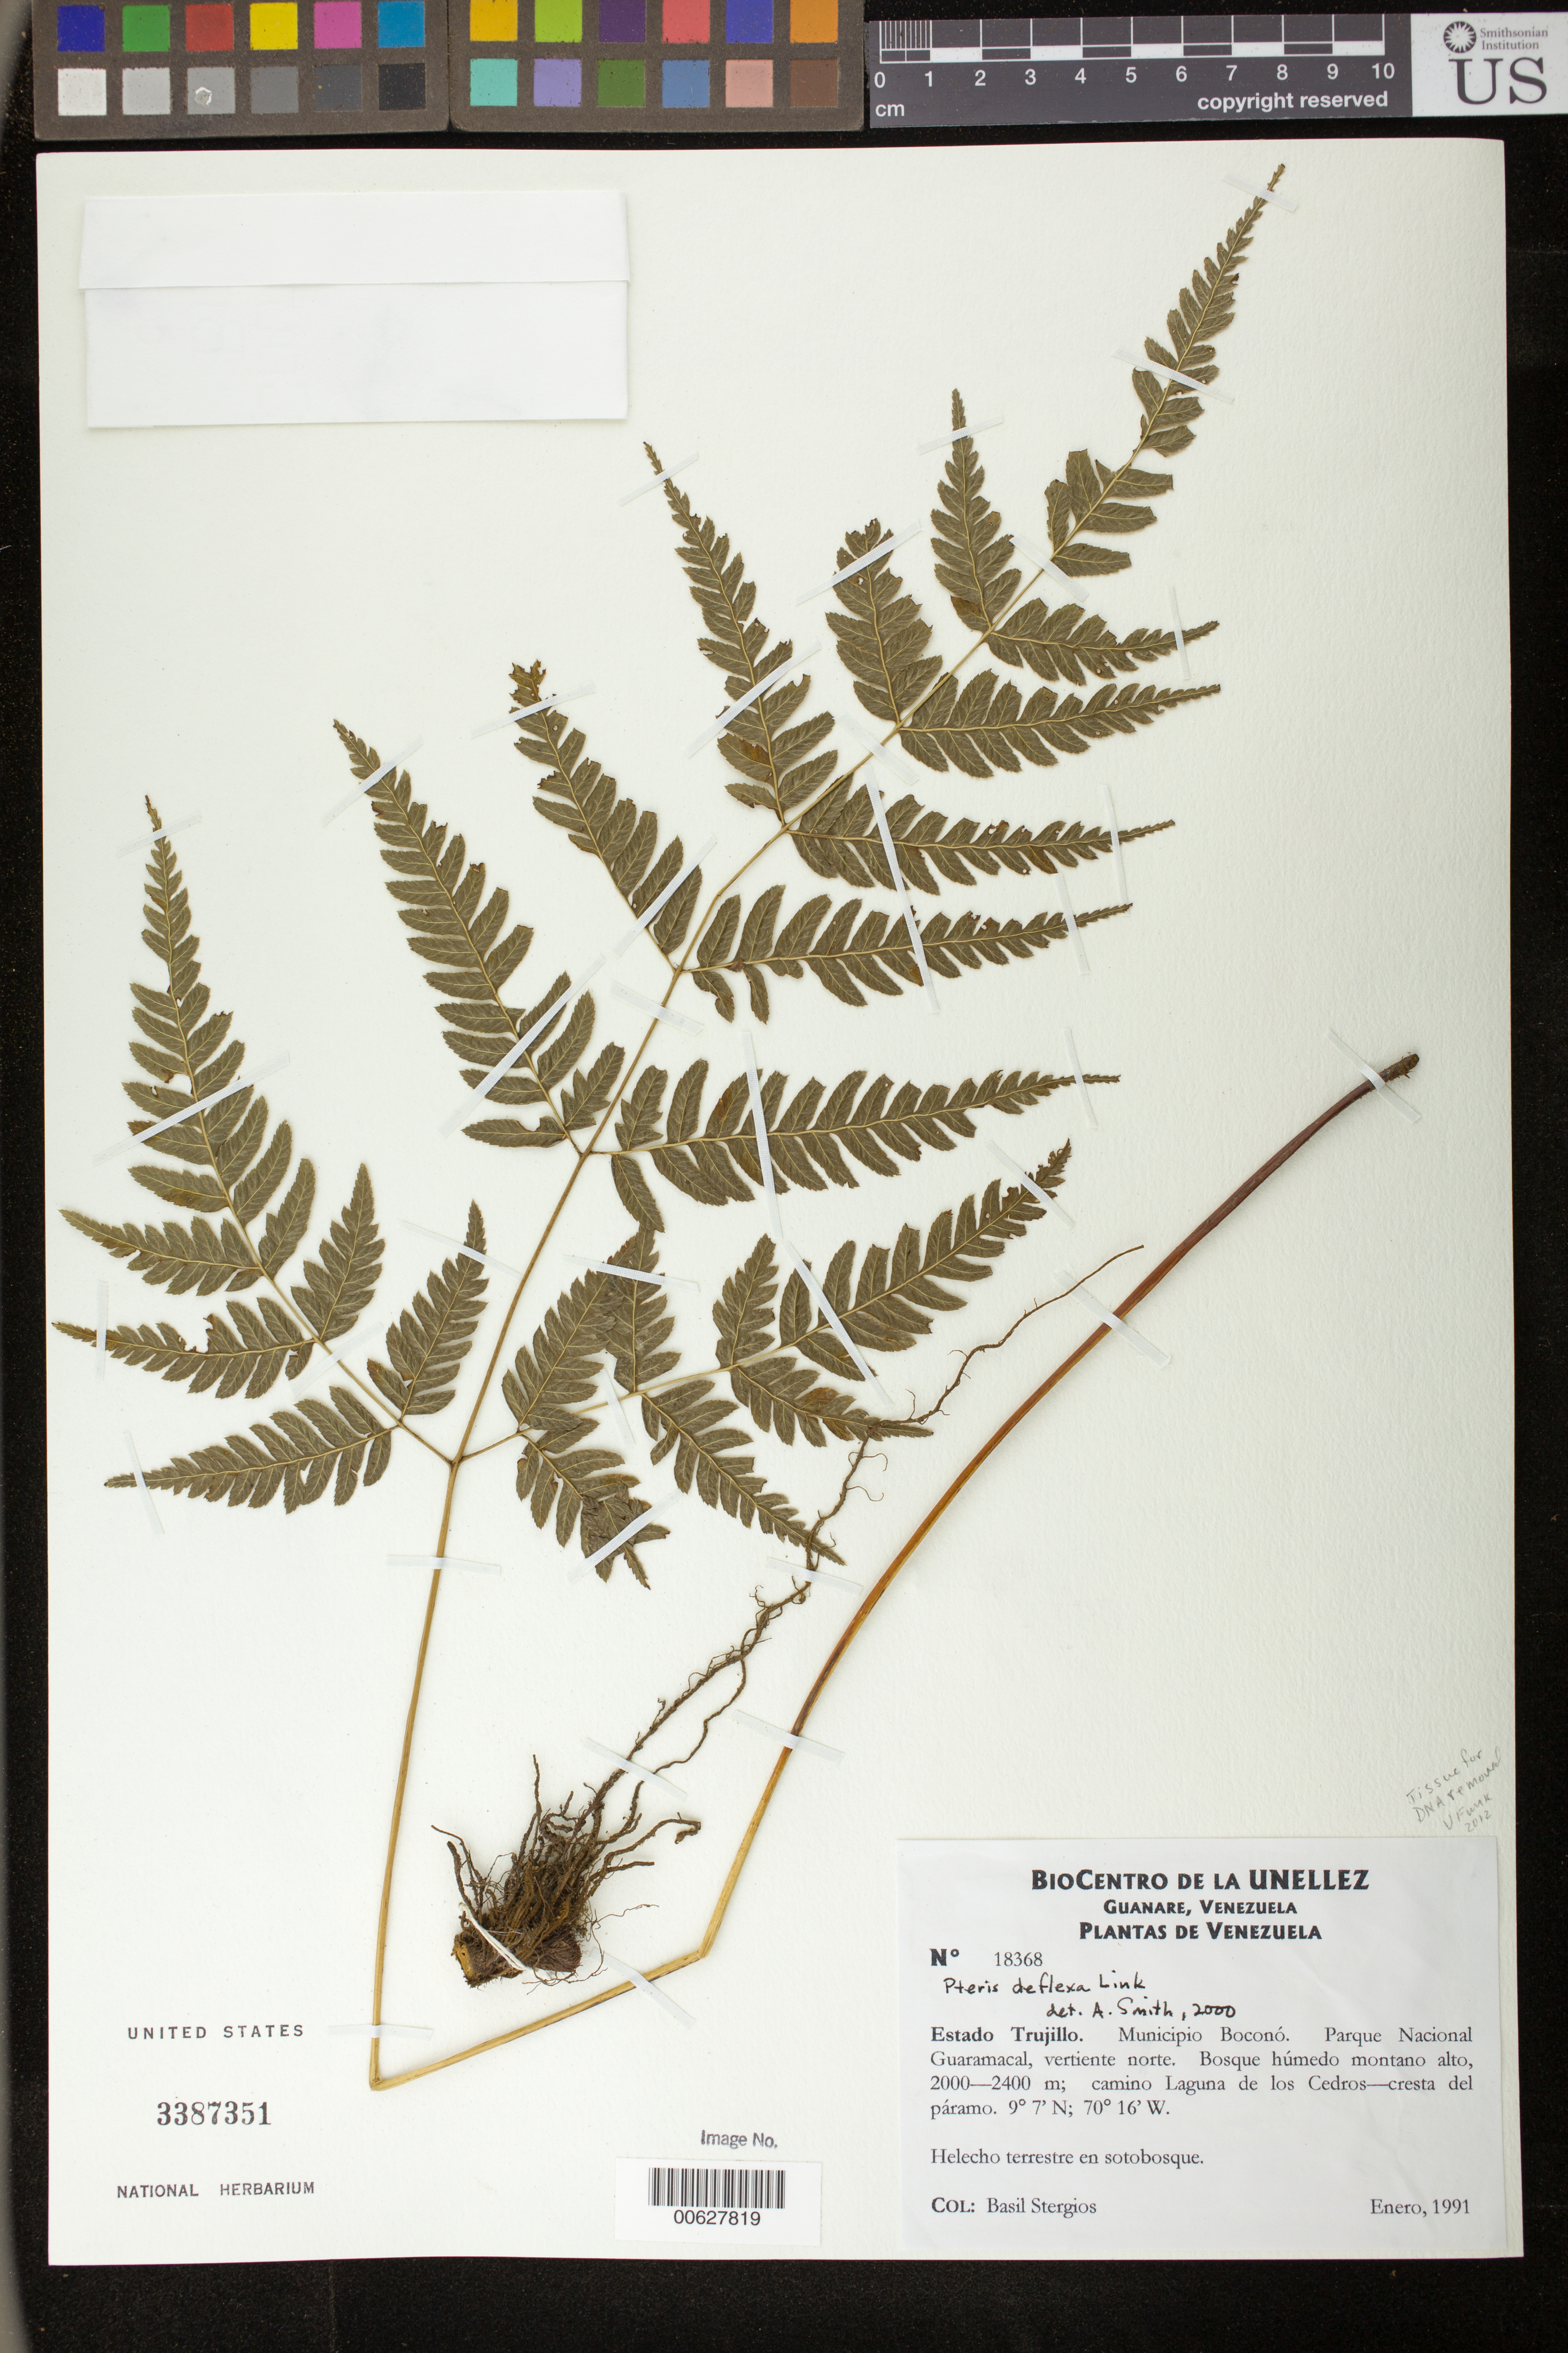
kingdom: Plantae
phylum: Tracheophyta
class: Polypodiopsida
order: Polypodiales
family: Pteridaceae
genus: Pteris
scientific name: Pteris deflexa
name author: Link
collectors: B. G. Stergios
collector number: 18368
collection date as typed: Jan 1991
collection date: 1991-01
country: Venezuela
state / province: Trujillo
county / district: Boconó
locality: Parque Nacional Guaramacal, vertiente N, camino laguna de los Cedros-cresta del páramo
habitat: Bosque húmedo montano alto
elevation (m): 2000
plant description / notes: PORT, US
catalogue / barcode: US 3387351